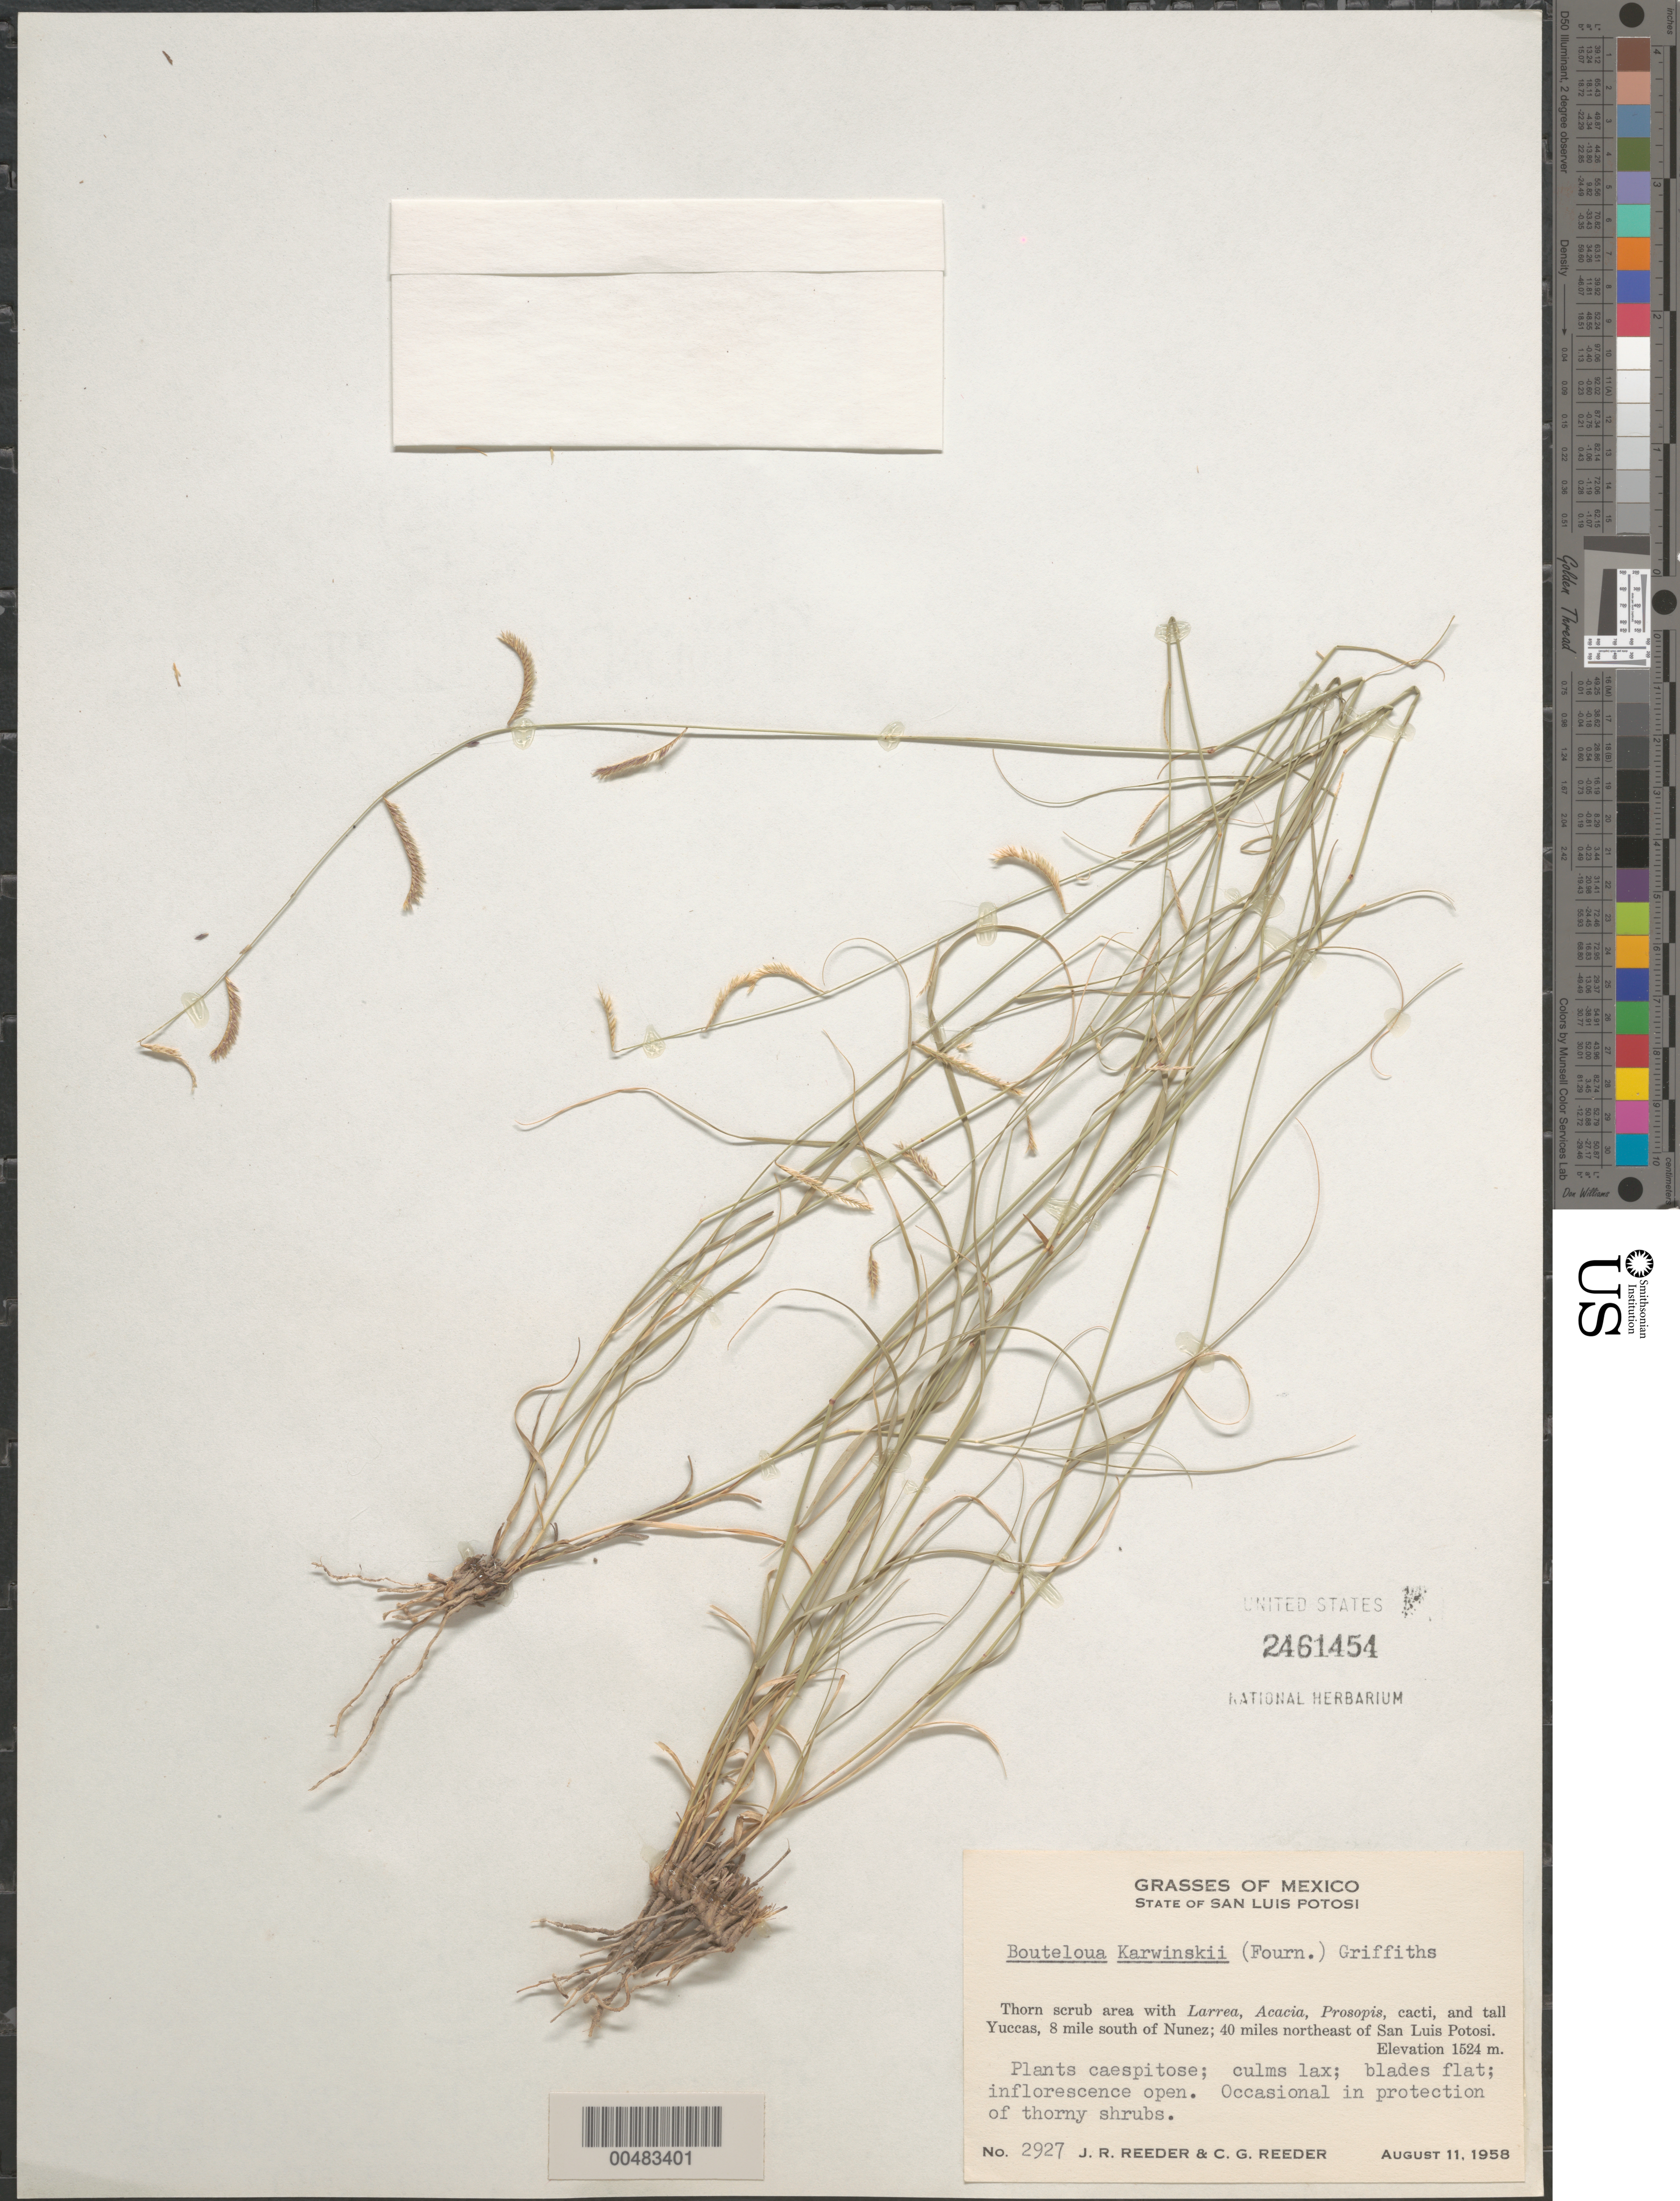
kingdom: Plantae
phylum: Tracheophyta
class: Liliopsida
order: Poales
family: Poaceae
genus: Bouteloua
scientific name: Bouteloua karwinskii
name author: (E. Fourn.) Griffiths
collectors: J. R. Reeder & C. G. Reeder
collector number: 2927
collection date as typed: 11 Aug 1958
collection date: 1958-08-11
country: Mexico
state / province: San Luis Potosi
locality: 8 mi S of Nunez, 40 mi NE of San Luis Potosi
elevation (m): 1524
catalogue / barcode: US 2461454